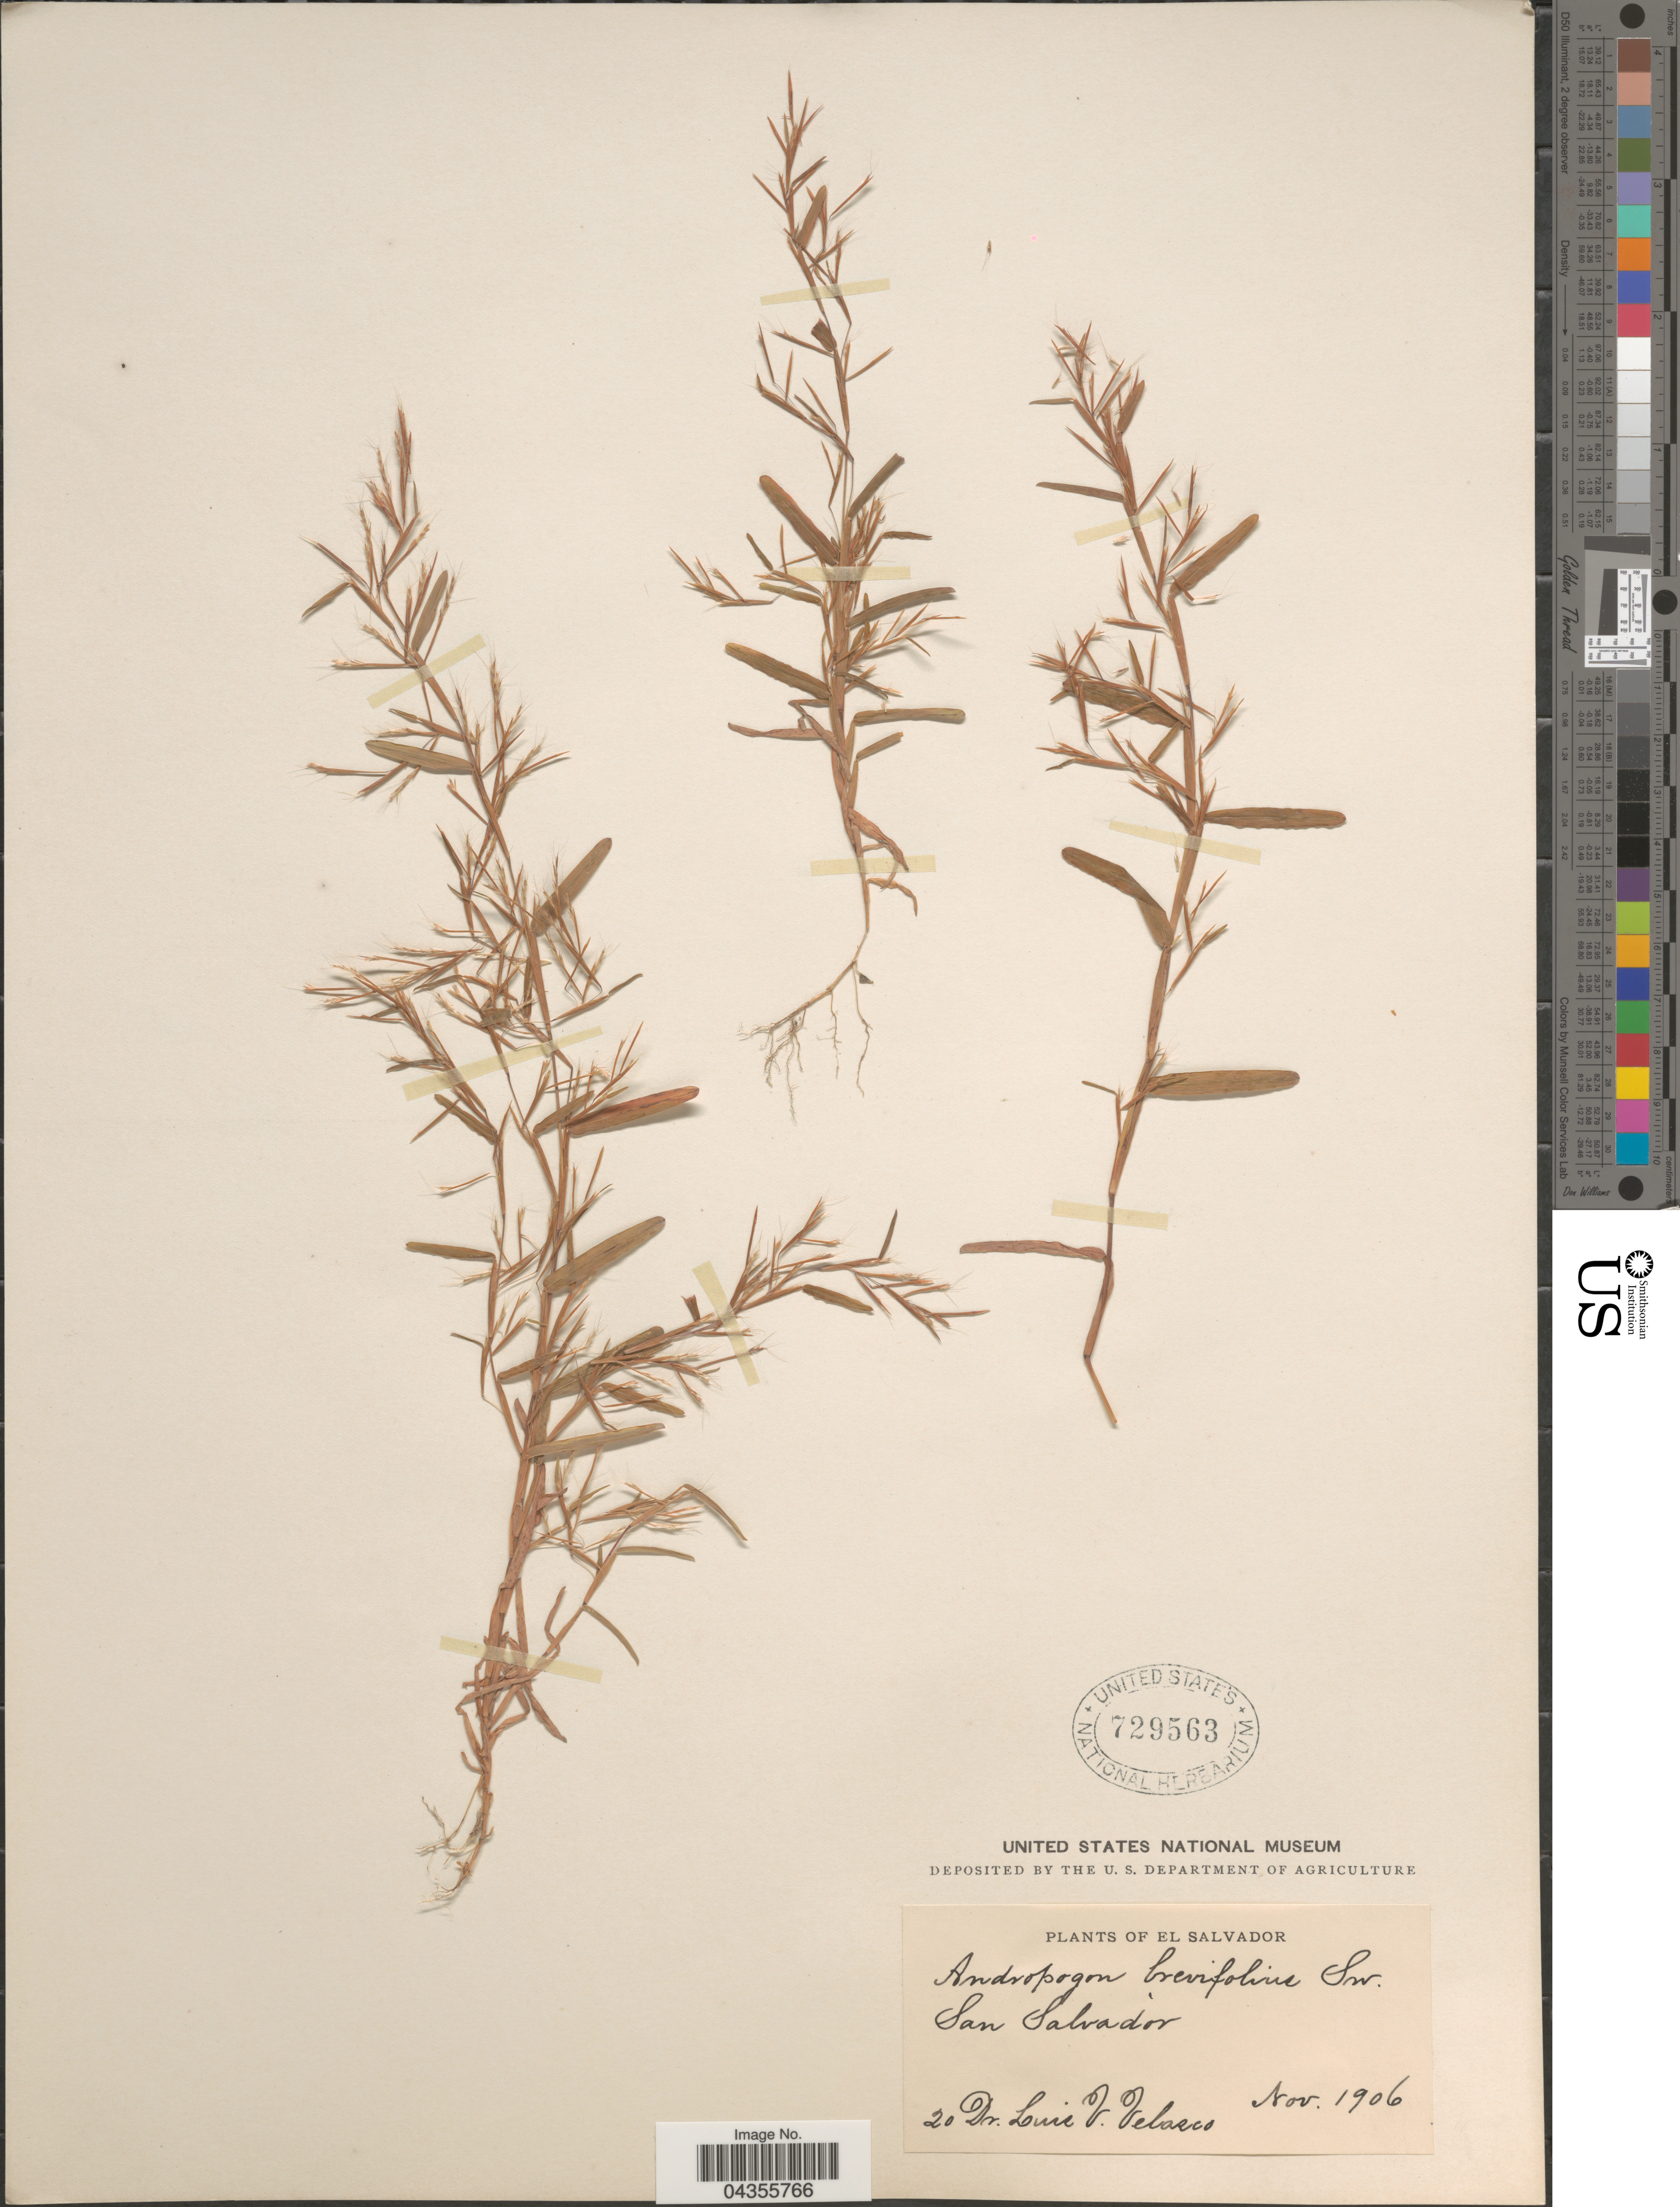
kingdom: Plantae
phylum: Tracheophyta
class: Liliopsida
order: Poales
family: Poaceae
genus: Schizachyrium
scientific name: Schizachyrium brevifolium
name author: (Sw.) Nees ex Büse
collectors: L. Velasco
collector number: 20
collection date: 1906-11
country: El Salvador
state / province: San Salvador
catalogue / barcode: US 729563